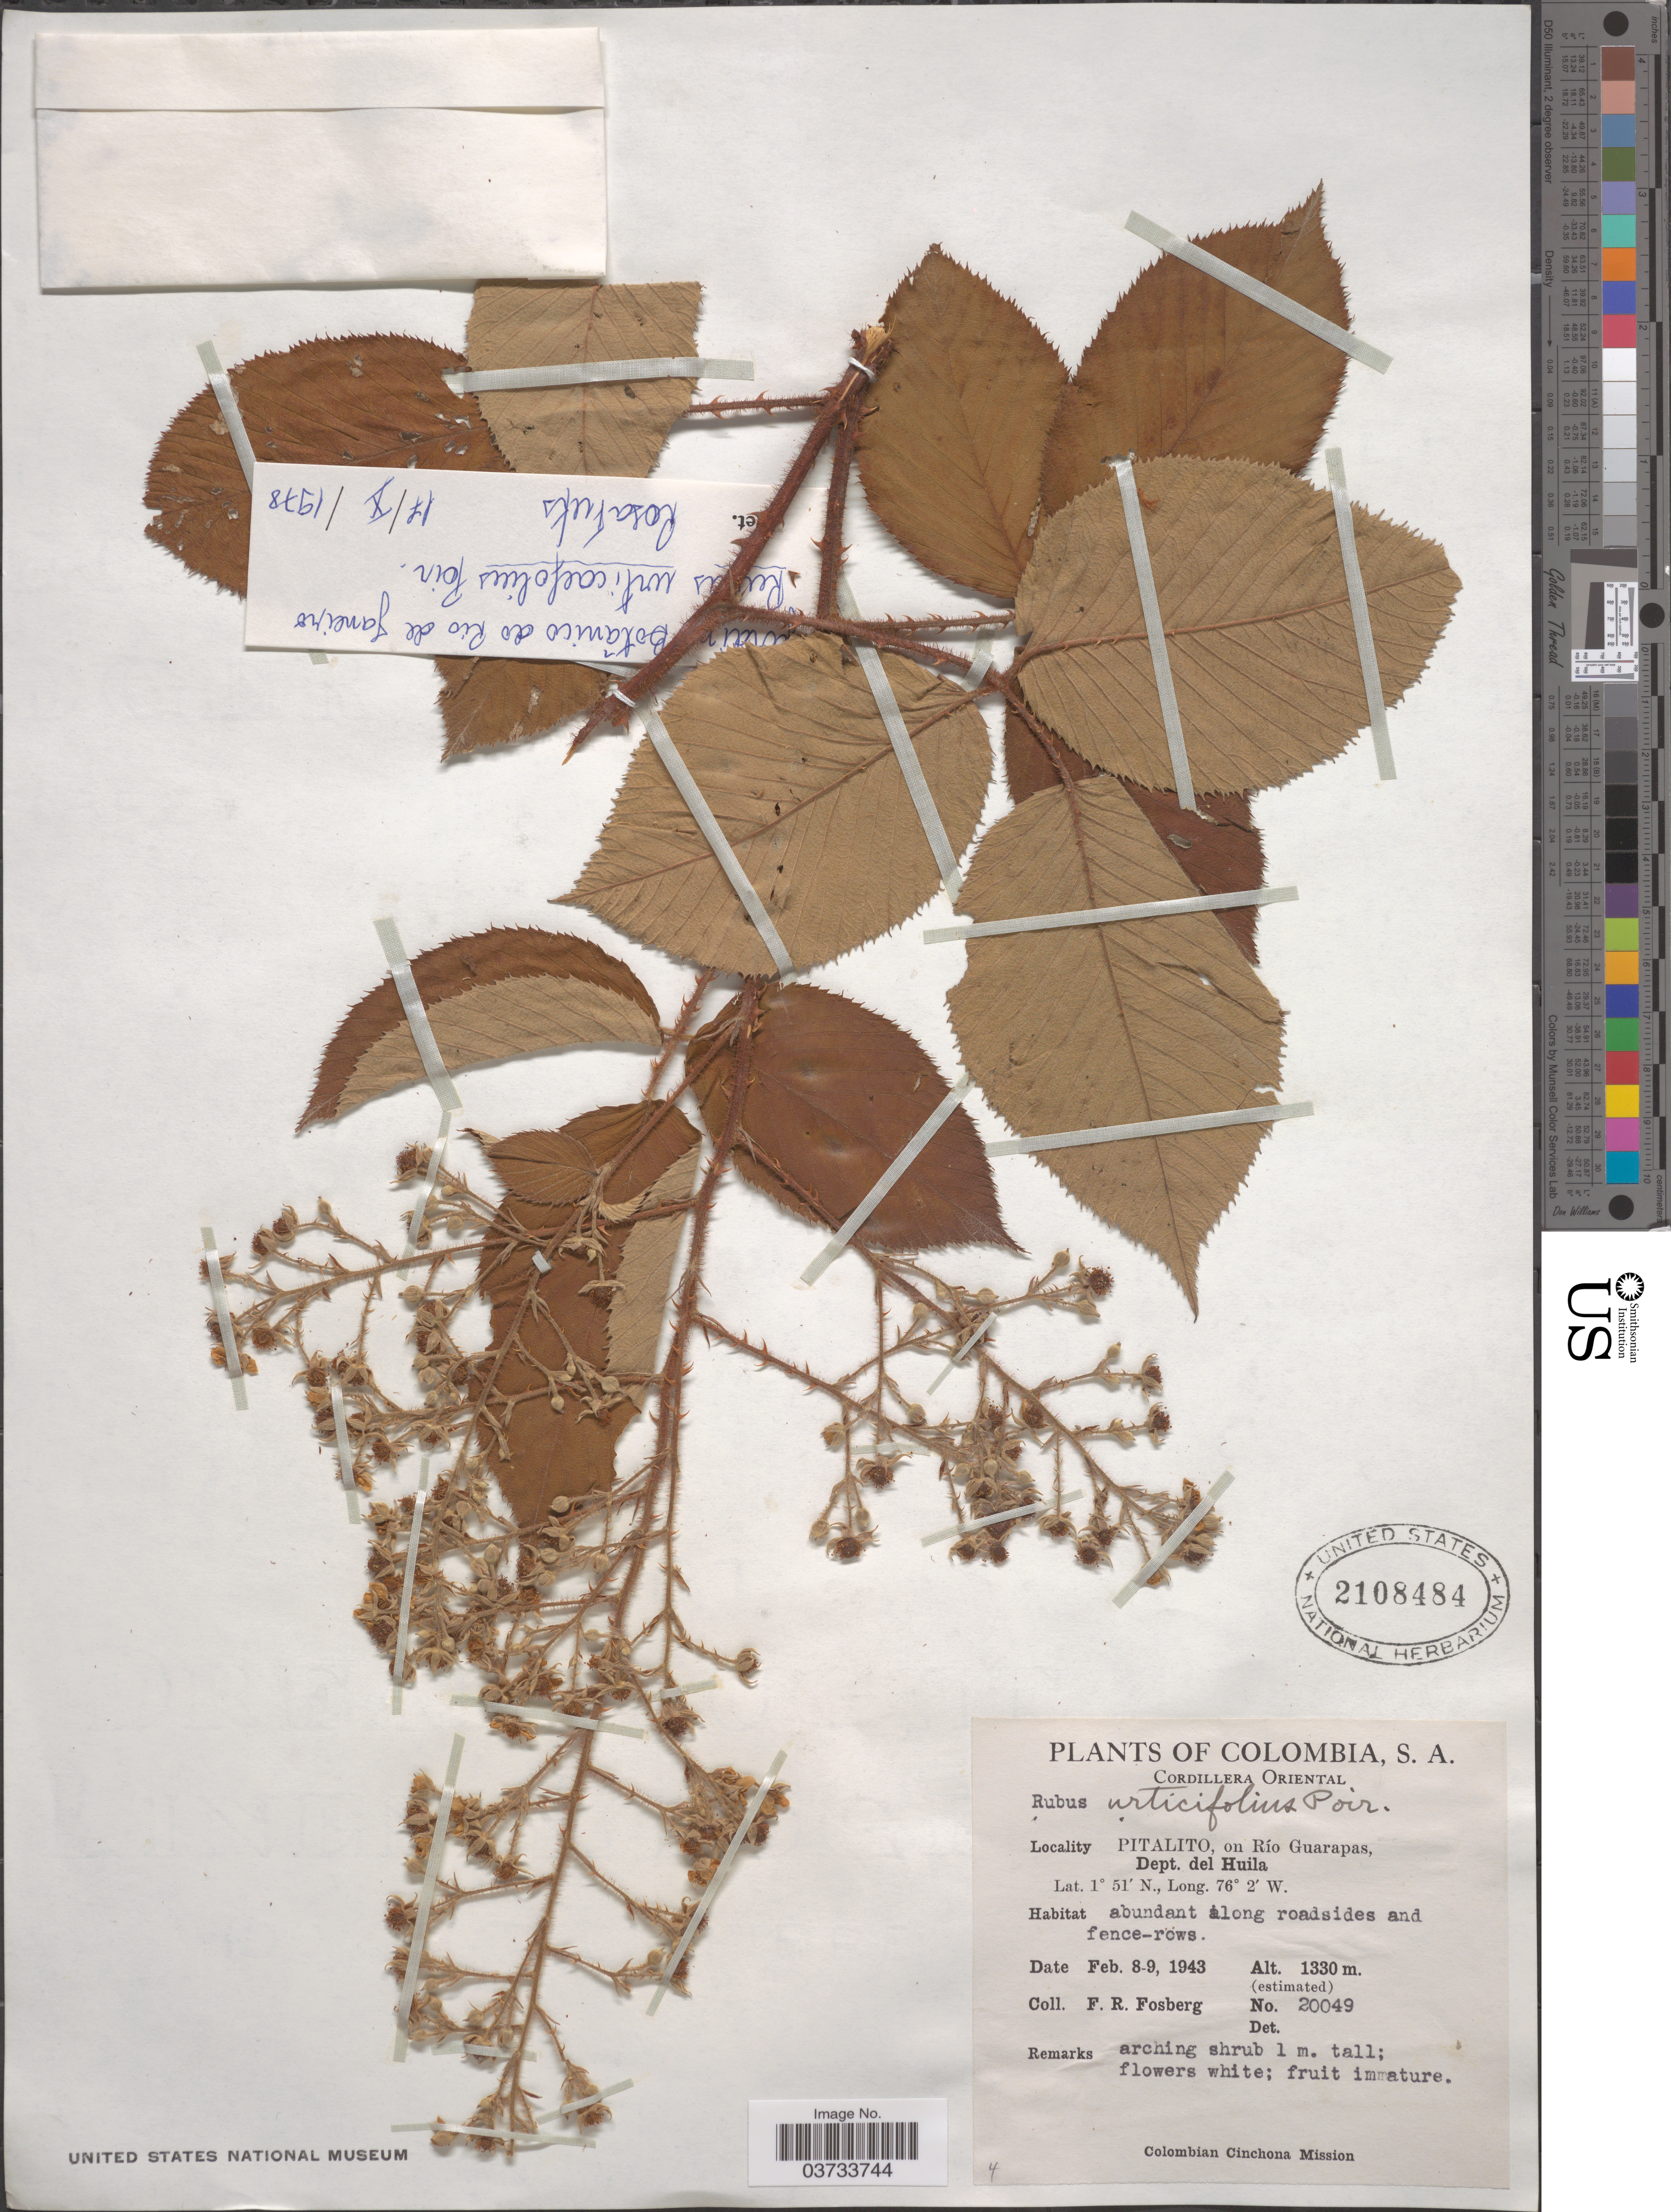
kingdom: Plantae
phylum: Tracheophyta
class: Magnoliopsida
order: Rosales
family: Rosaceae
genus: Rubus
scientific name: Rubus urticifolius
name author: Poir.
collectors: F. R. Fosberg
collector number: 20049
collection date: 1943-02-08/1943-02-09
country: Colombia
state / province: Huila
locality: Cordillera Oriental. Pitalito, on Río Guarapas, Dept. del Huila.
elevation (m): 1330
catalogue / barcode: US 2108484